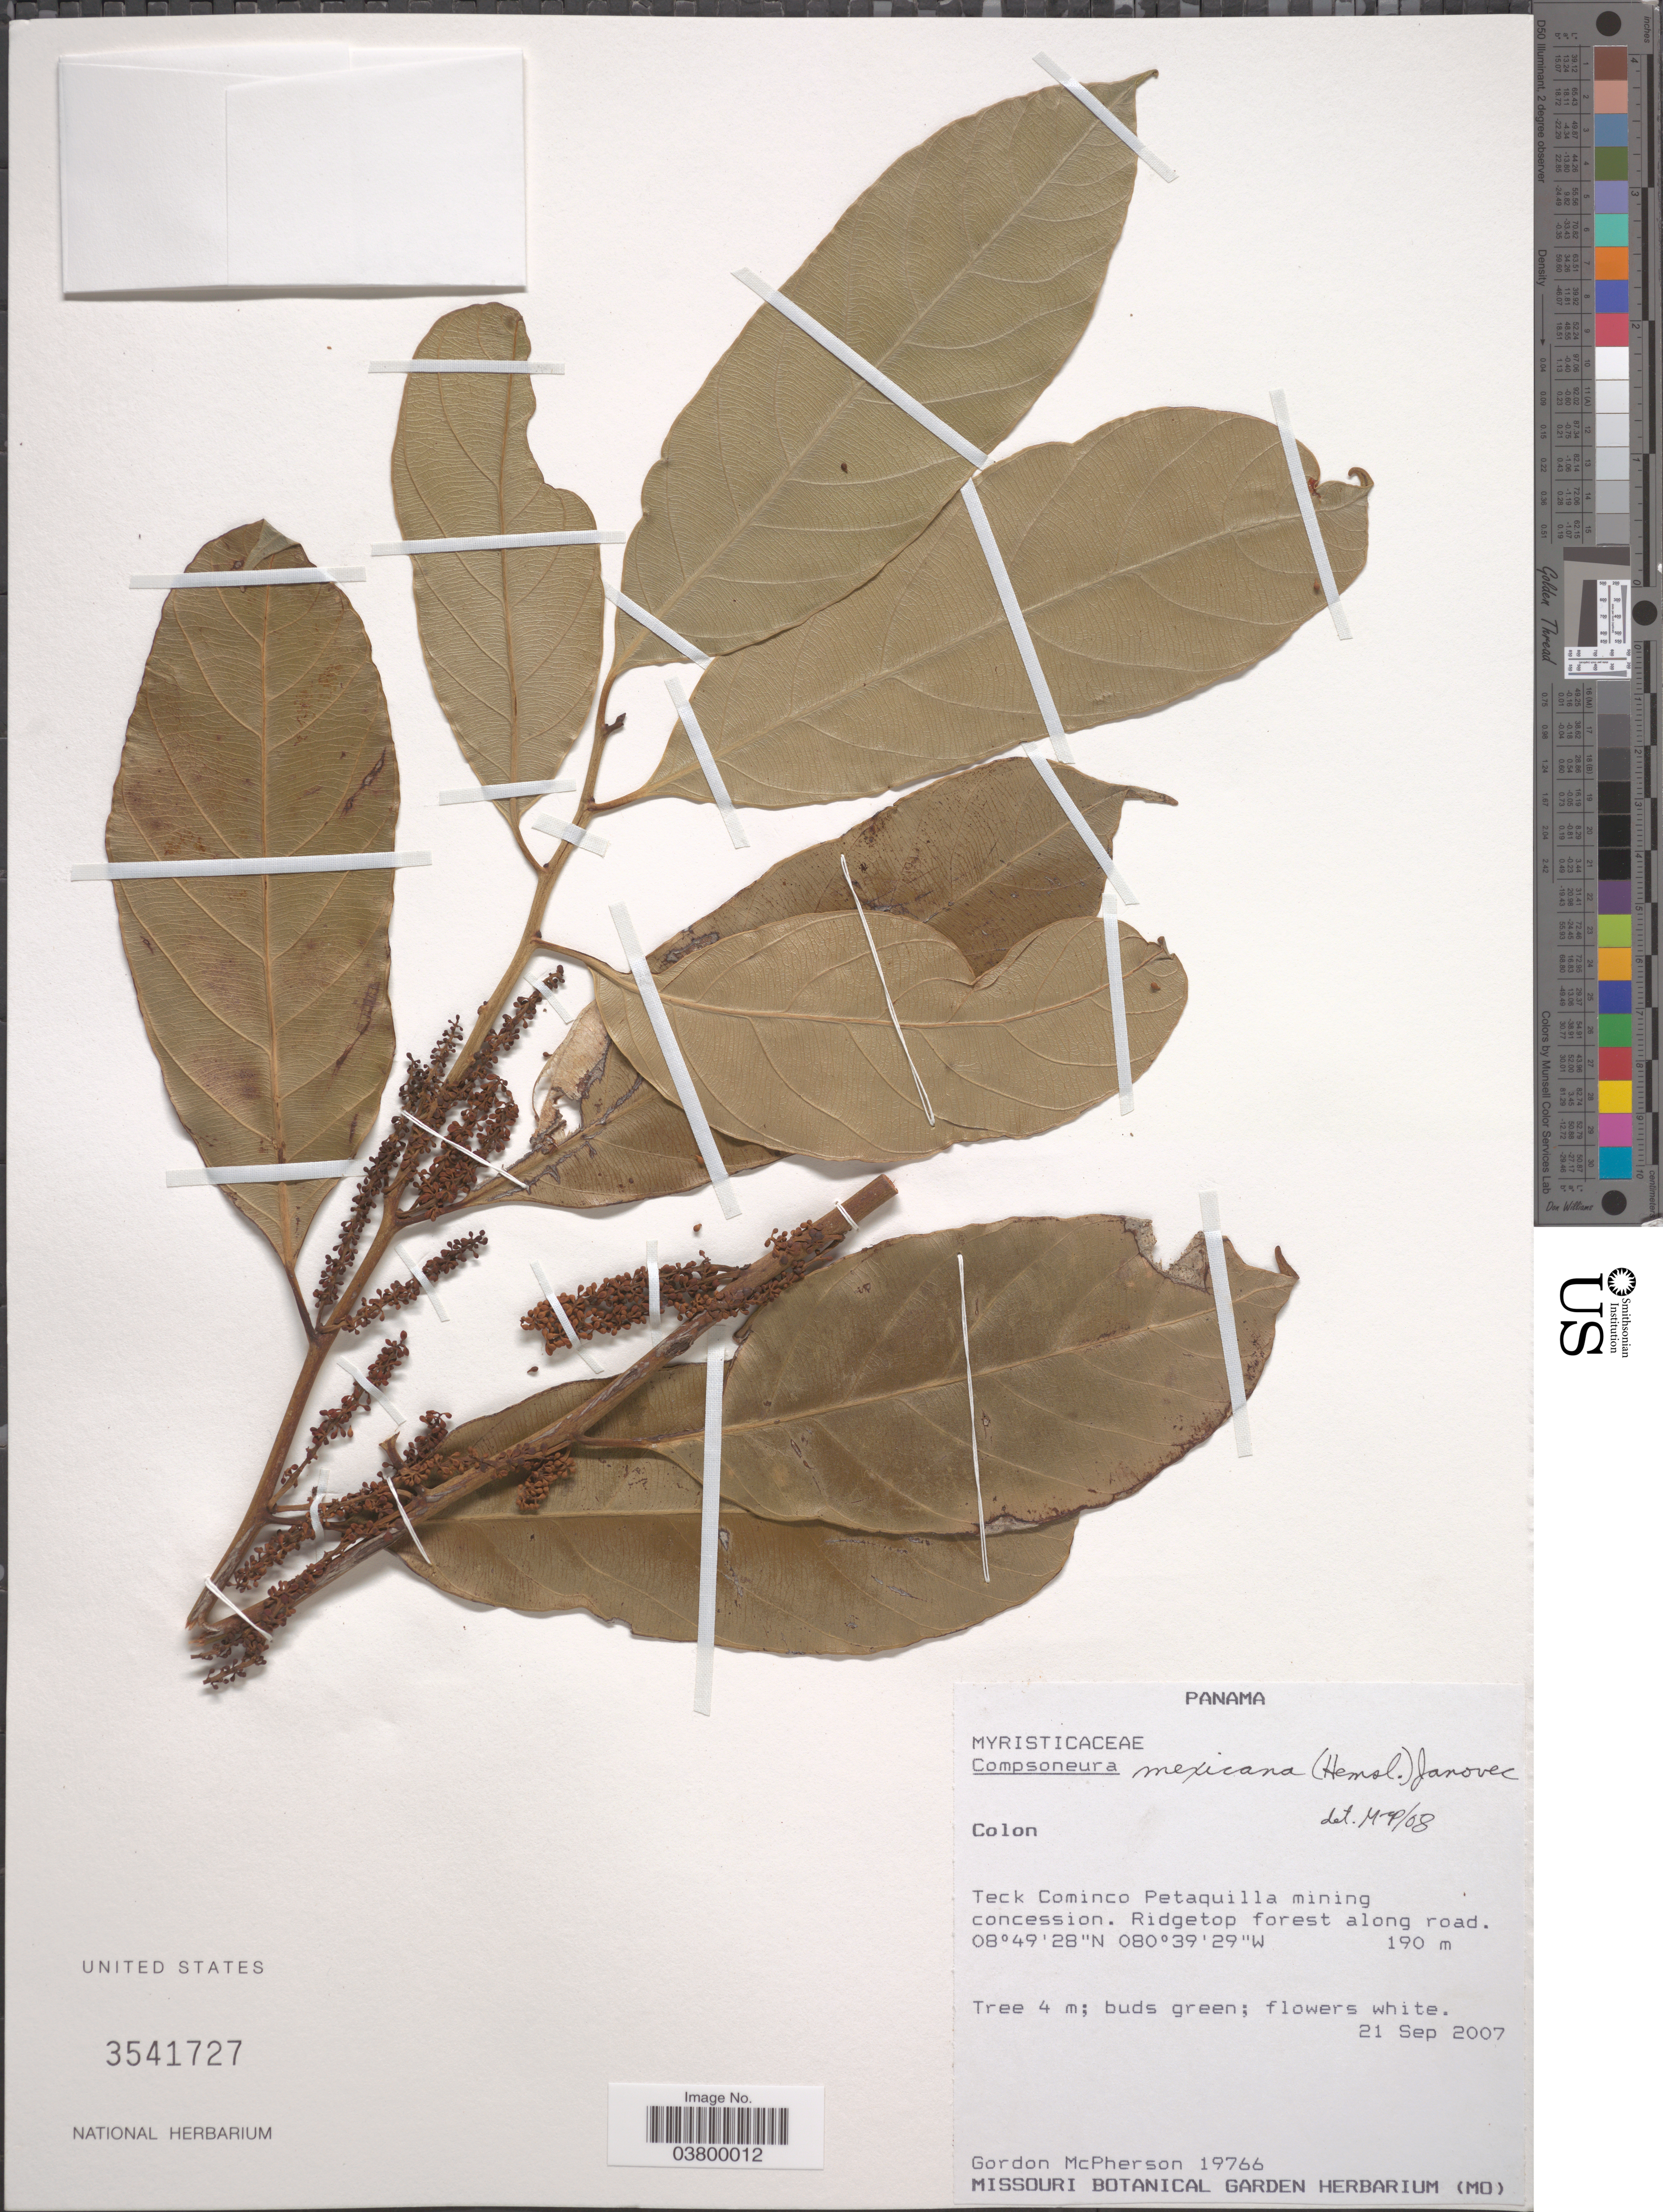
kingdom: Plantae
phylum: Tracheophyta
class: Magnoliopsida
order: Magnoliales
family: Myristicaceae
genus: Compsoneura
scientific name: Compsoneura sprucei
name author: (A. DC.) Warb.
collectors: G. McPherson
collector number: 19766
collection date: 2007-09-21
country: Panama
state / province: Colón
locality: Teck Cominco Petaquilla mining concession. Ridgetop forest along road.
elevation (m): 190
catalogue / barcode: US 3541727